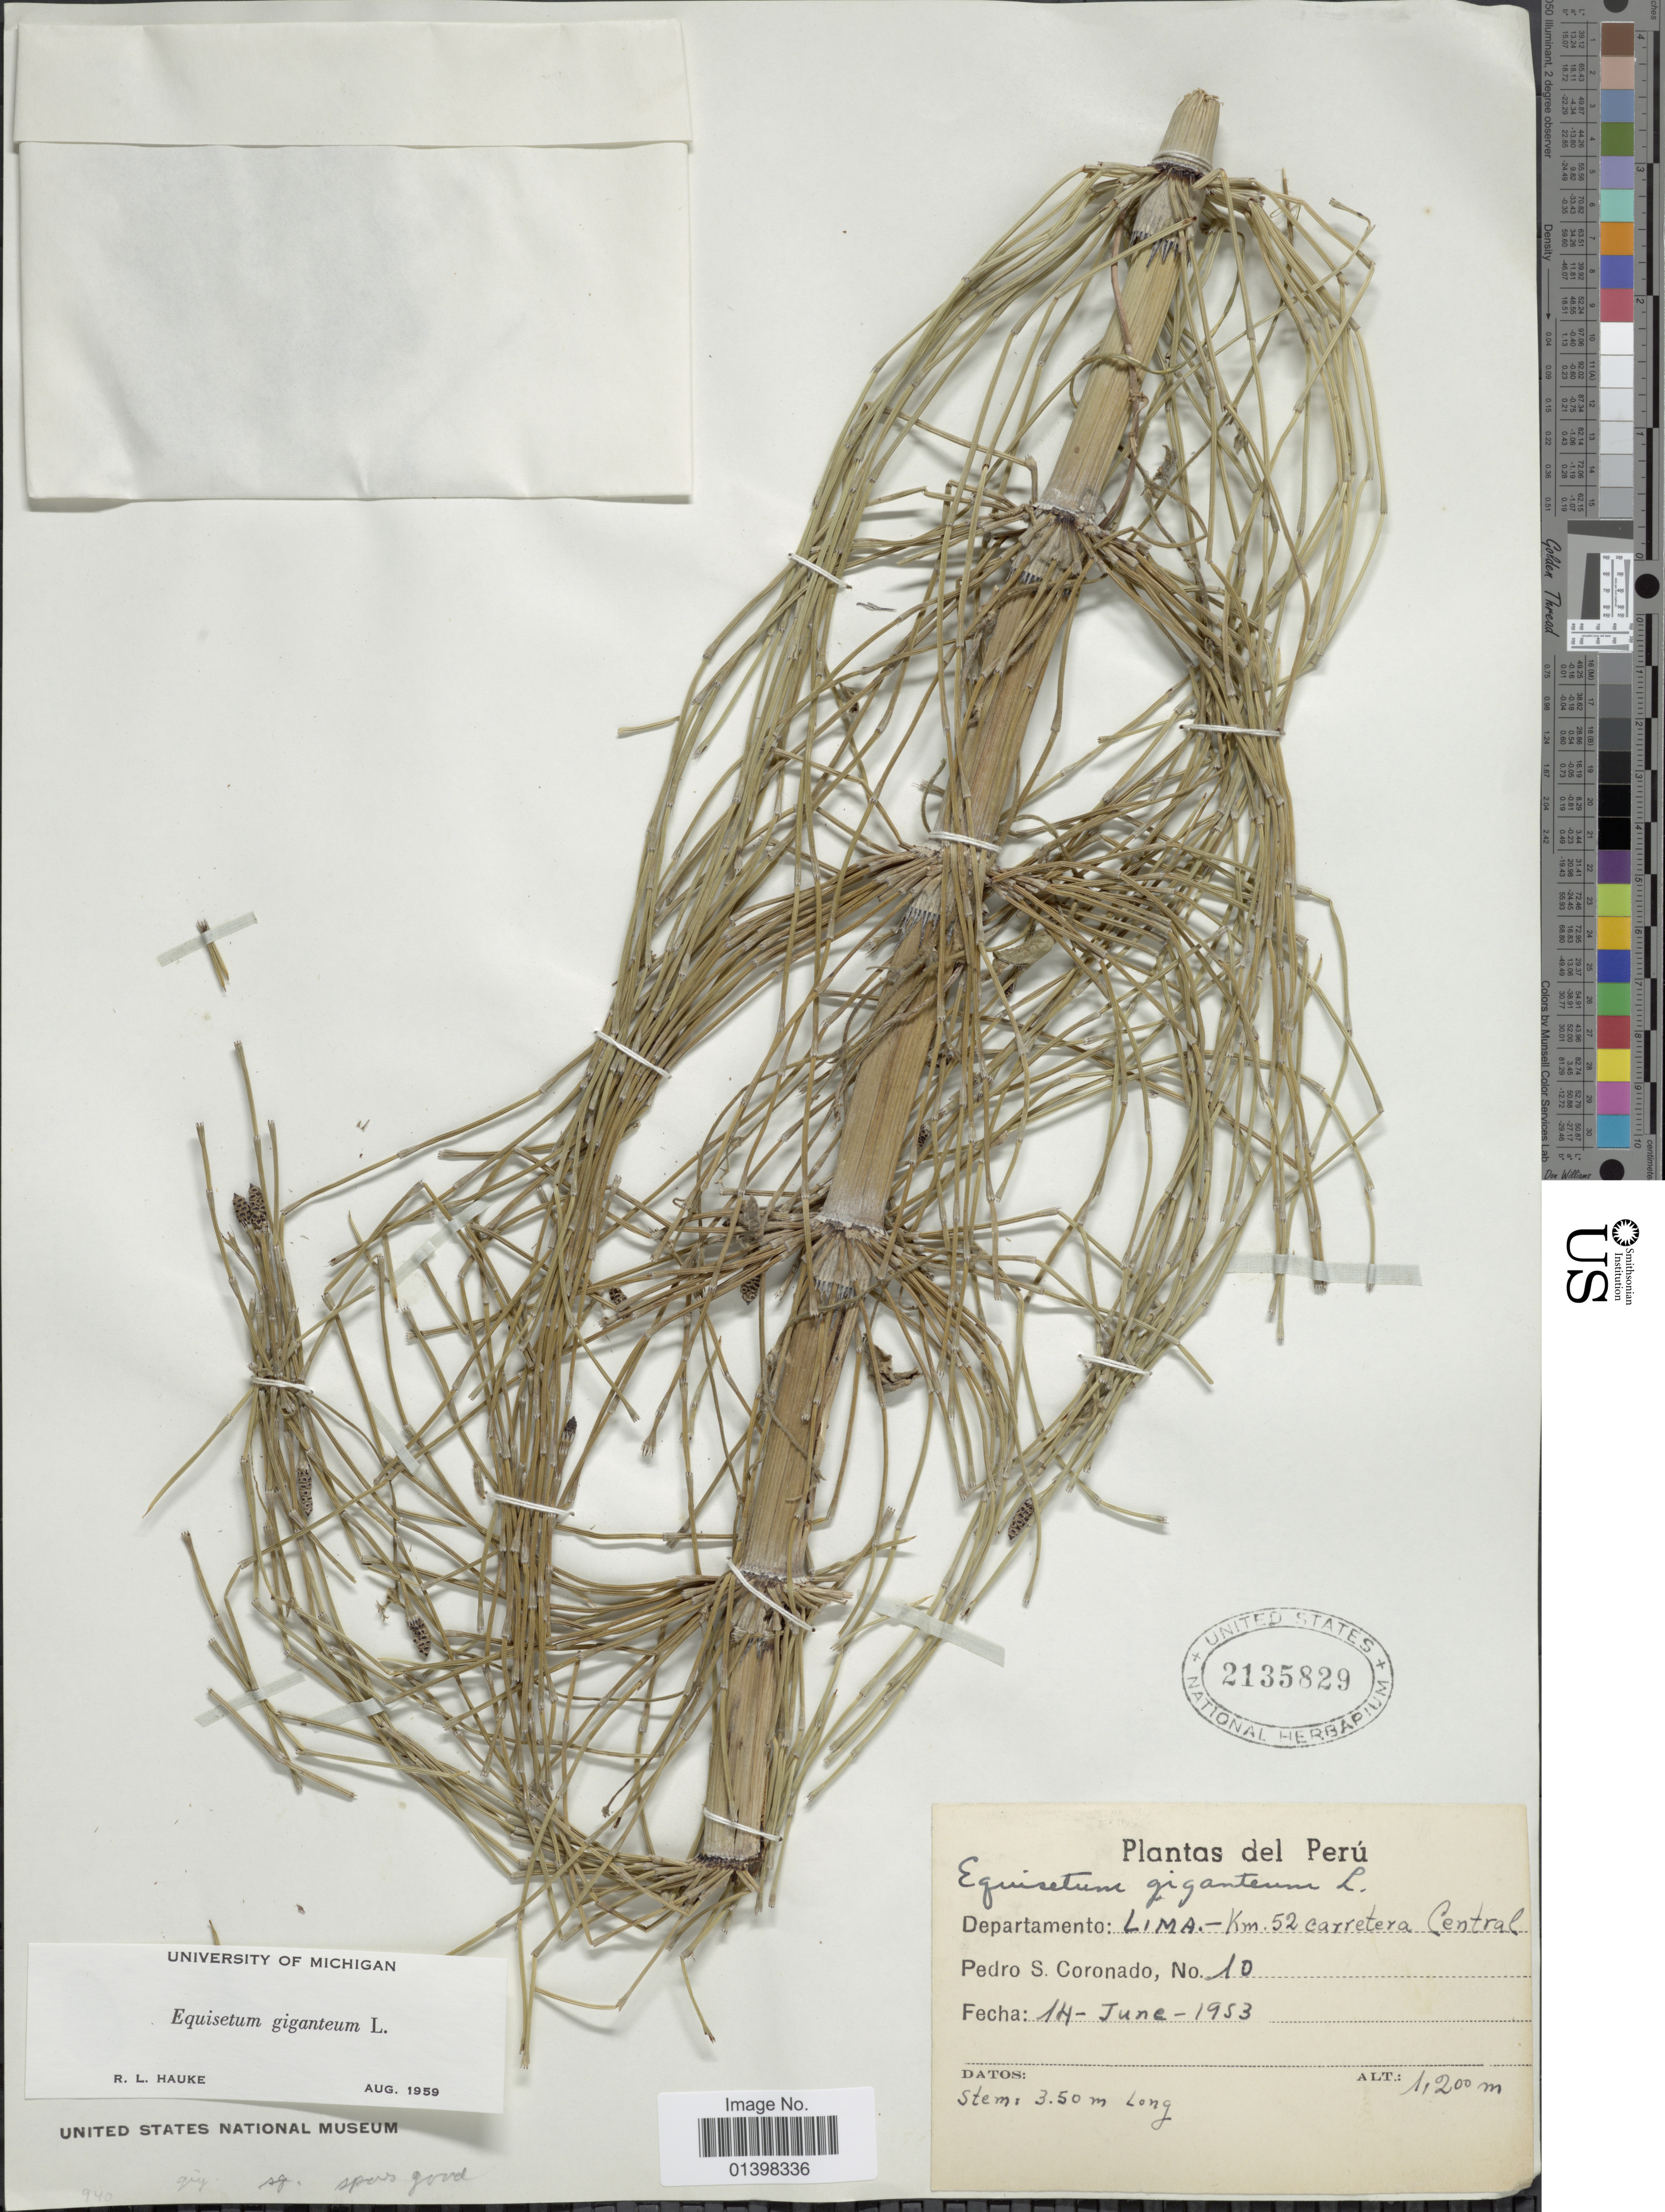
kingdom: Plantae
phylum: Tracheophyta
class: Polypodiopsida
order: Equisetales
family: Equisetaceae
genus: Equisetum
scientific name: Equisetum giganteum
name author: L.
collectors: P. Coronado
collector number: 10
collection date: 1953-06-14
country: Peru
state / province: Lima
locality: Km 52 carretera Central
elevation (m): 1200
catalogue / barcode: US 2135829